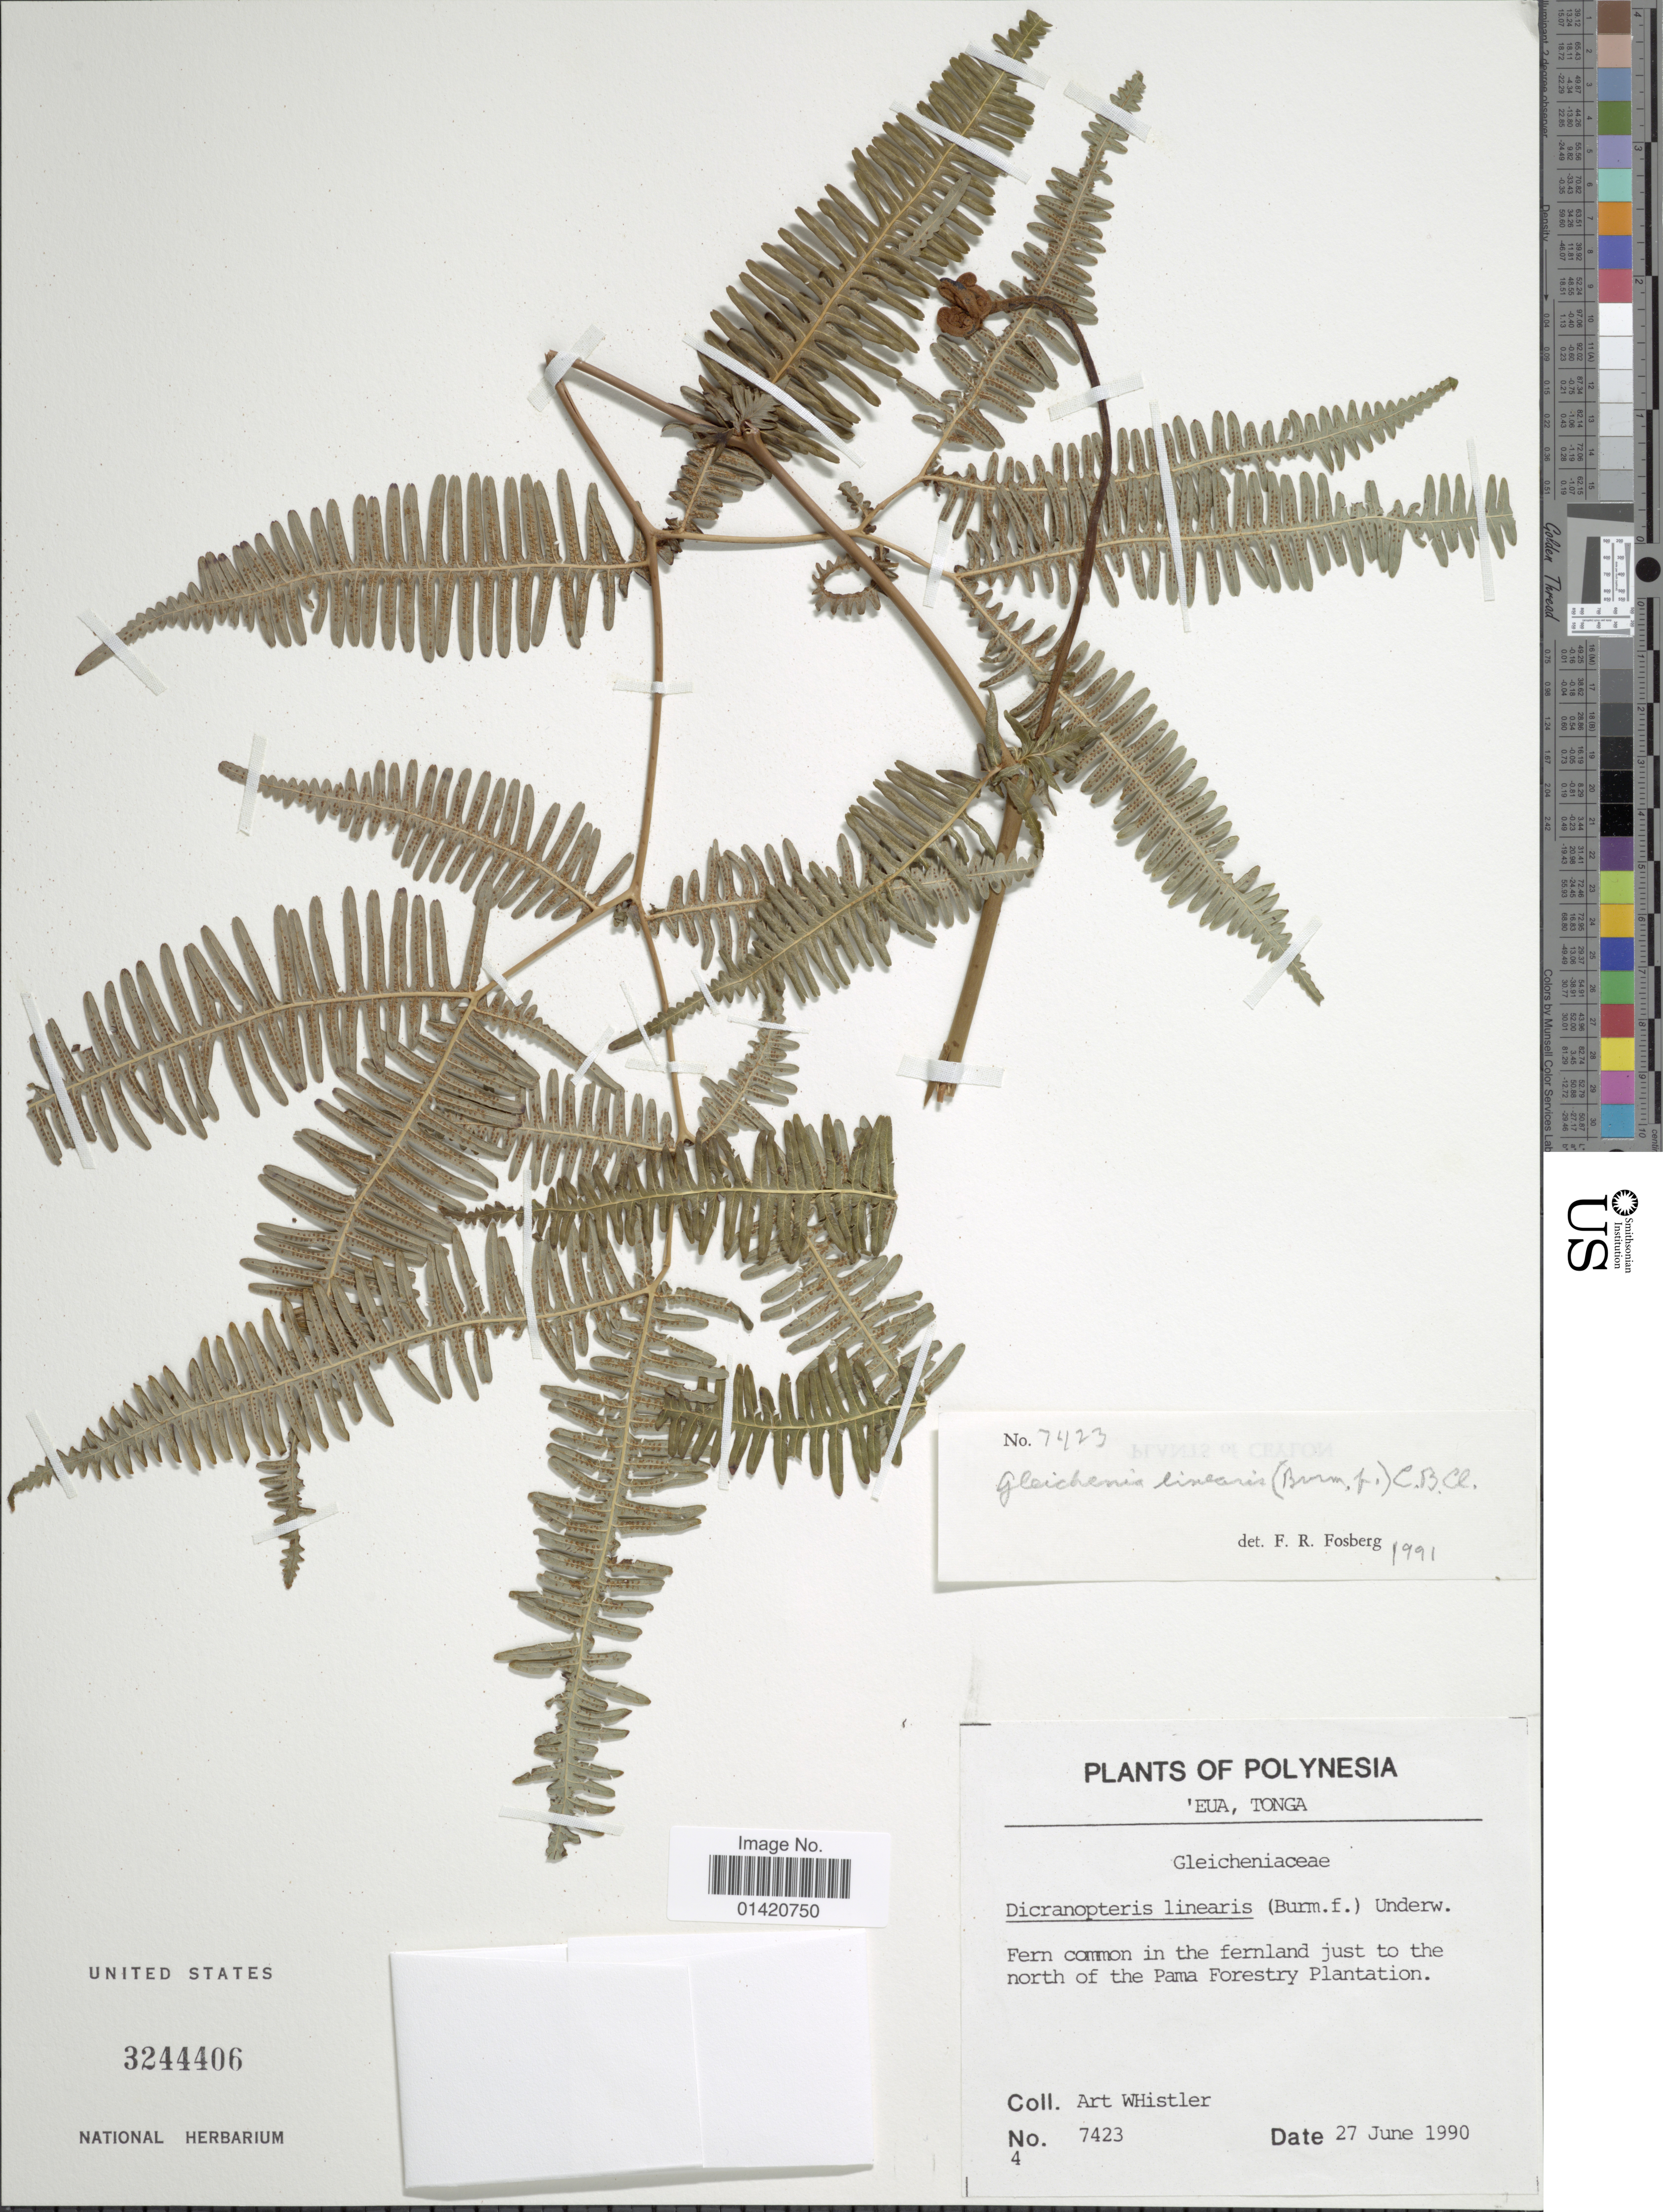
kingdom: Plantae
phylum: Tracheophyta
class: Polypodiopsida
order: Gleicheniales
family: Gleicheniaceae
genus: Dicranopteris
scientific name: Dicranopteris linearis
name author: (Burm. f.) Underw.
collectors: A. Whistler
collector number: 7423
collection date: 1990-06-27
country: Tonga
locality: Polynesia, Eua, in nthe fernland just to the north of the panama Forestry Plantation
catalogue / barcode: US 3244406